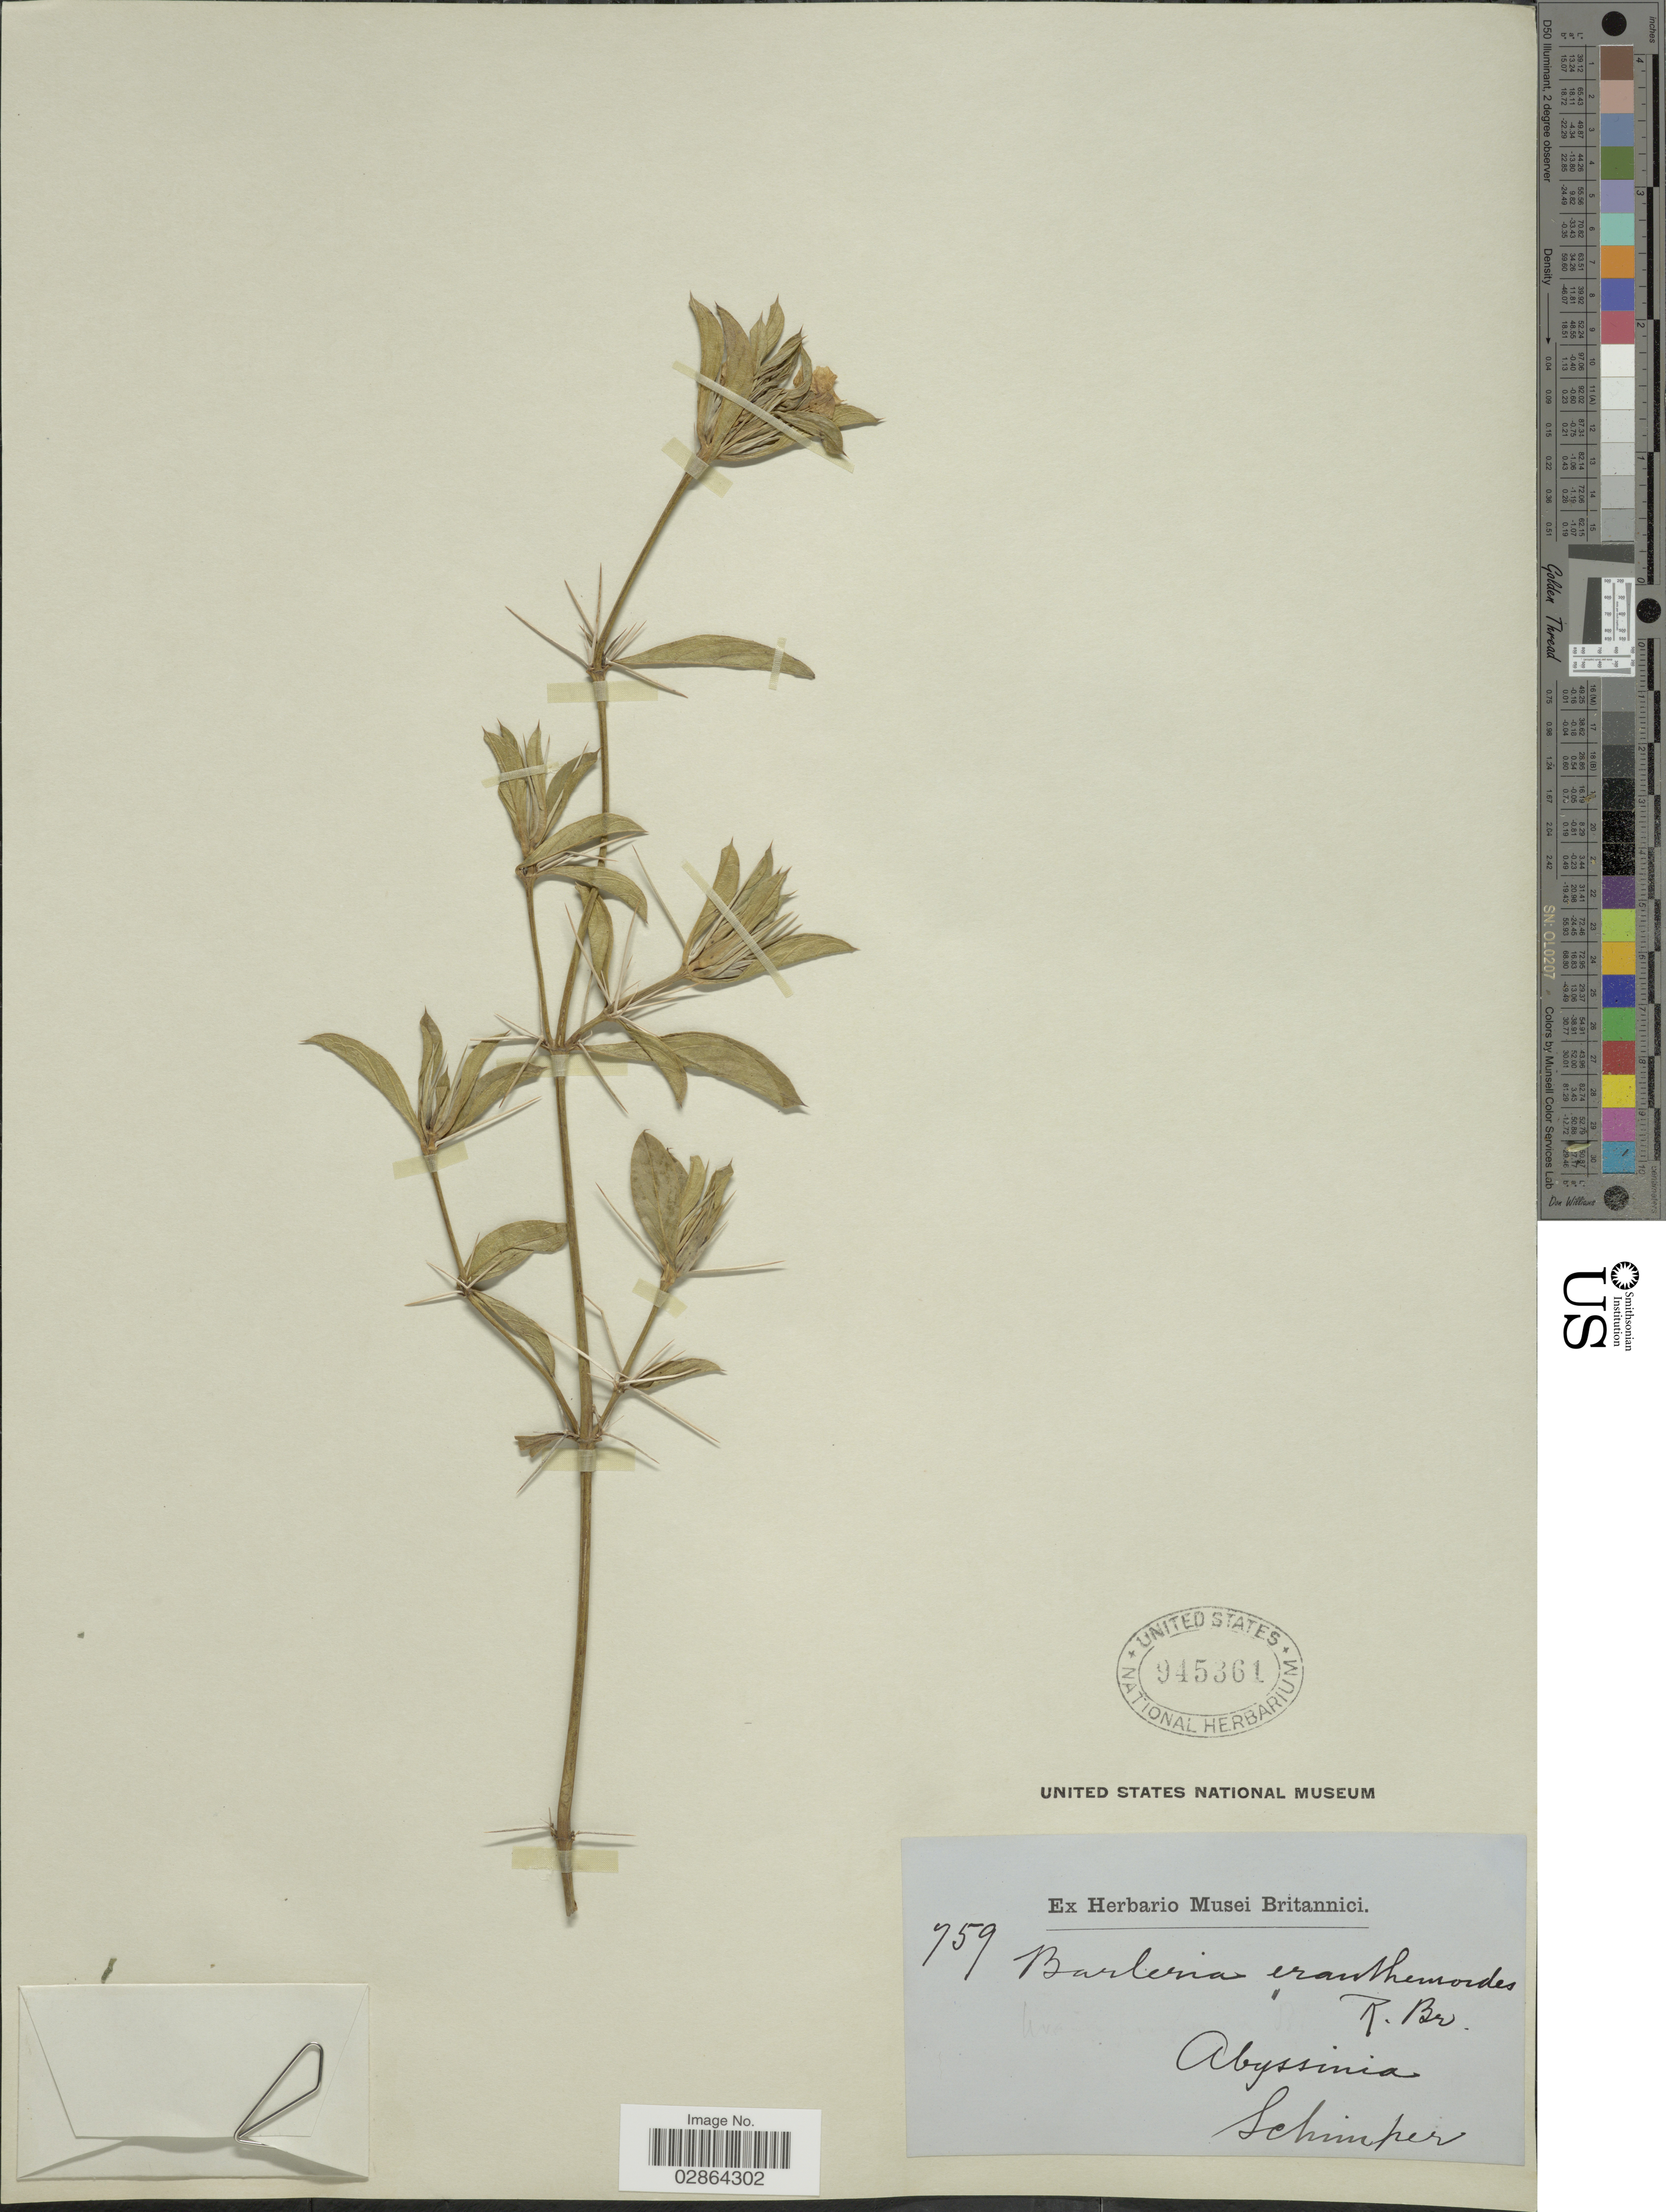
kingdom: Plantae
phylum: Tracheophyta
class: Magnoliopsida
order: Lamiales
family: Acanthaceae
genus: Barleria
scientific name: Barleria eranthemoides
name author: R. Br. ex C.B. Clarke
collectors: -. Schimper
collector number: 759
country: Eritrea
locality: Abyssinia.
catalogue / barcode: US 945361